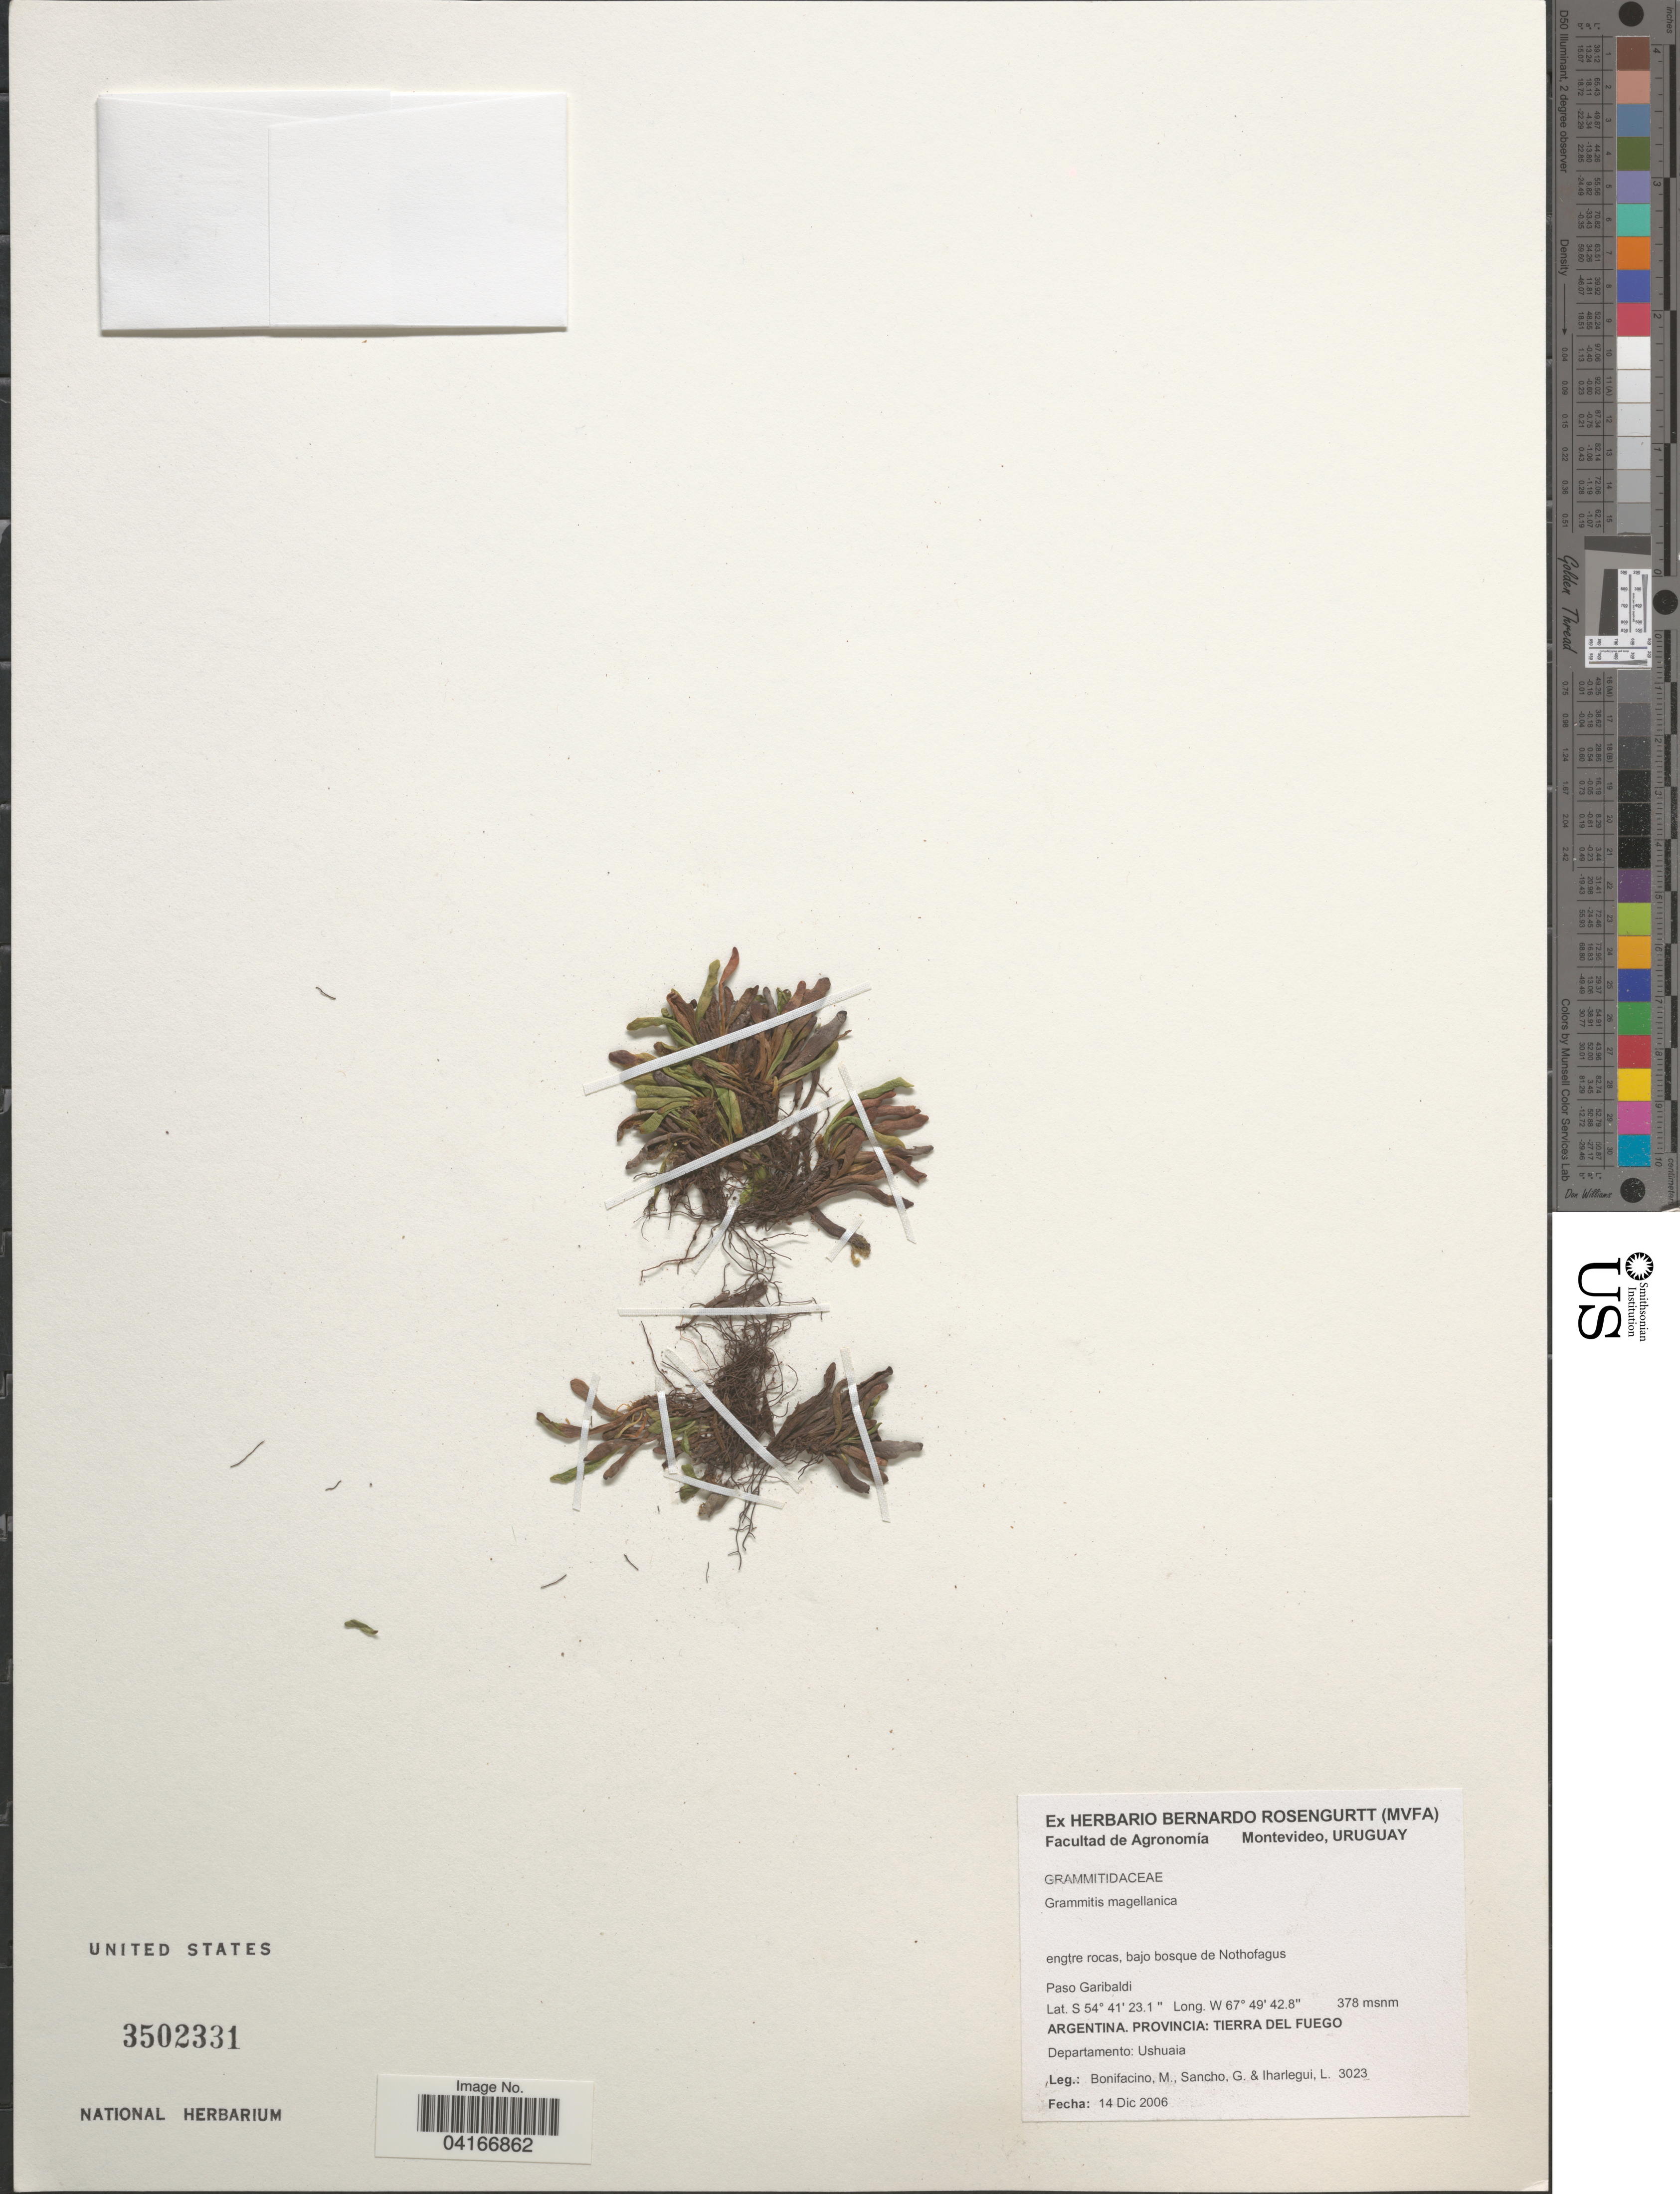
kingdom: Plantae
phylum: Tracheophyta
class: Polypodiopsida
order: Polypodiales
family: Polypodiaceae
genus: Grammitis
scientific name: Grammitis magellanica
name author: Desv.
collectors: M. Bonifacino, G. Sancho & L. Iharlegui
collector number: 3023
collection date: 2006-12-14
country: Argentina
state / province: Tierra del Fuego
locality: Paso Garibaldi. Departamento: Ushuaia.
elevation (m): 378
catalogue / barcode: US 3502331